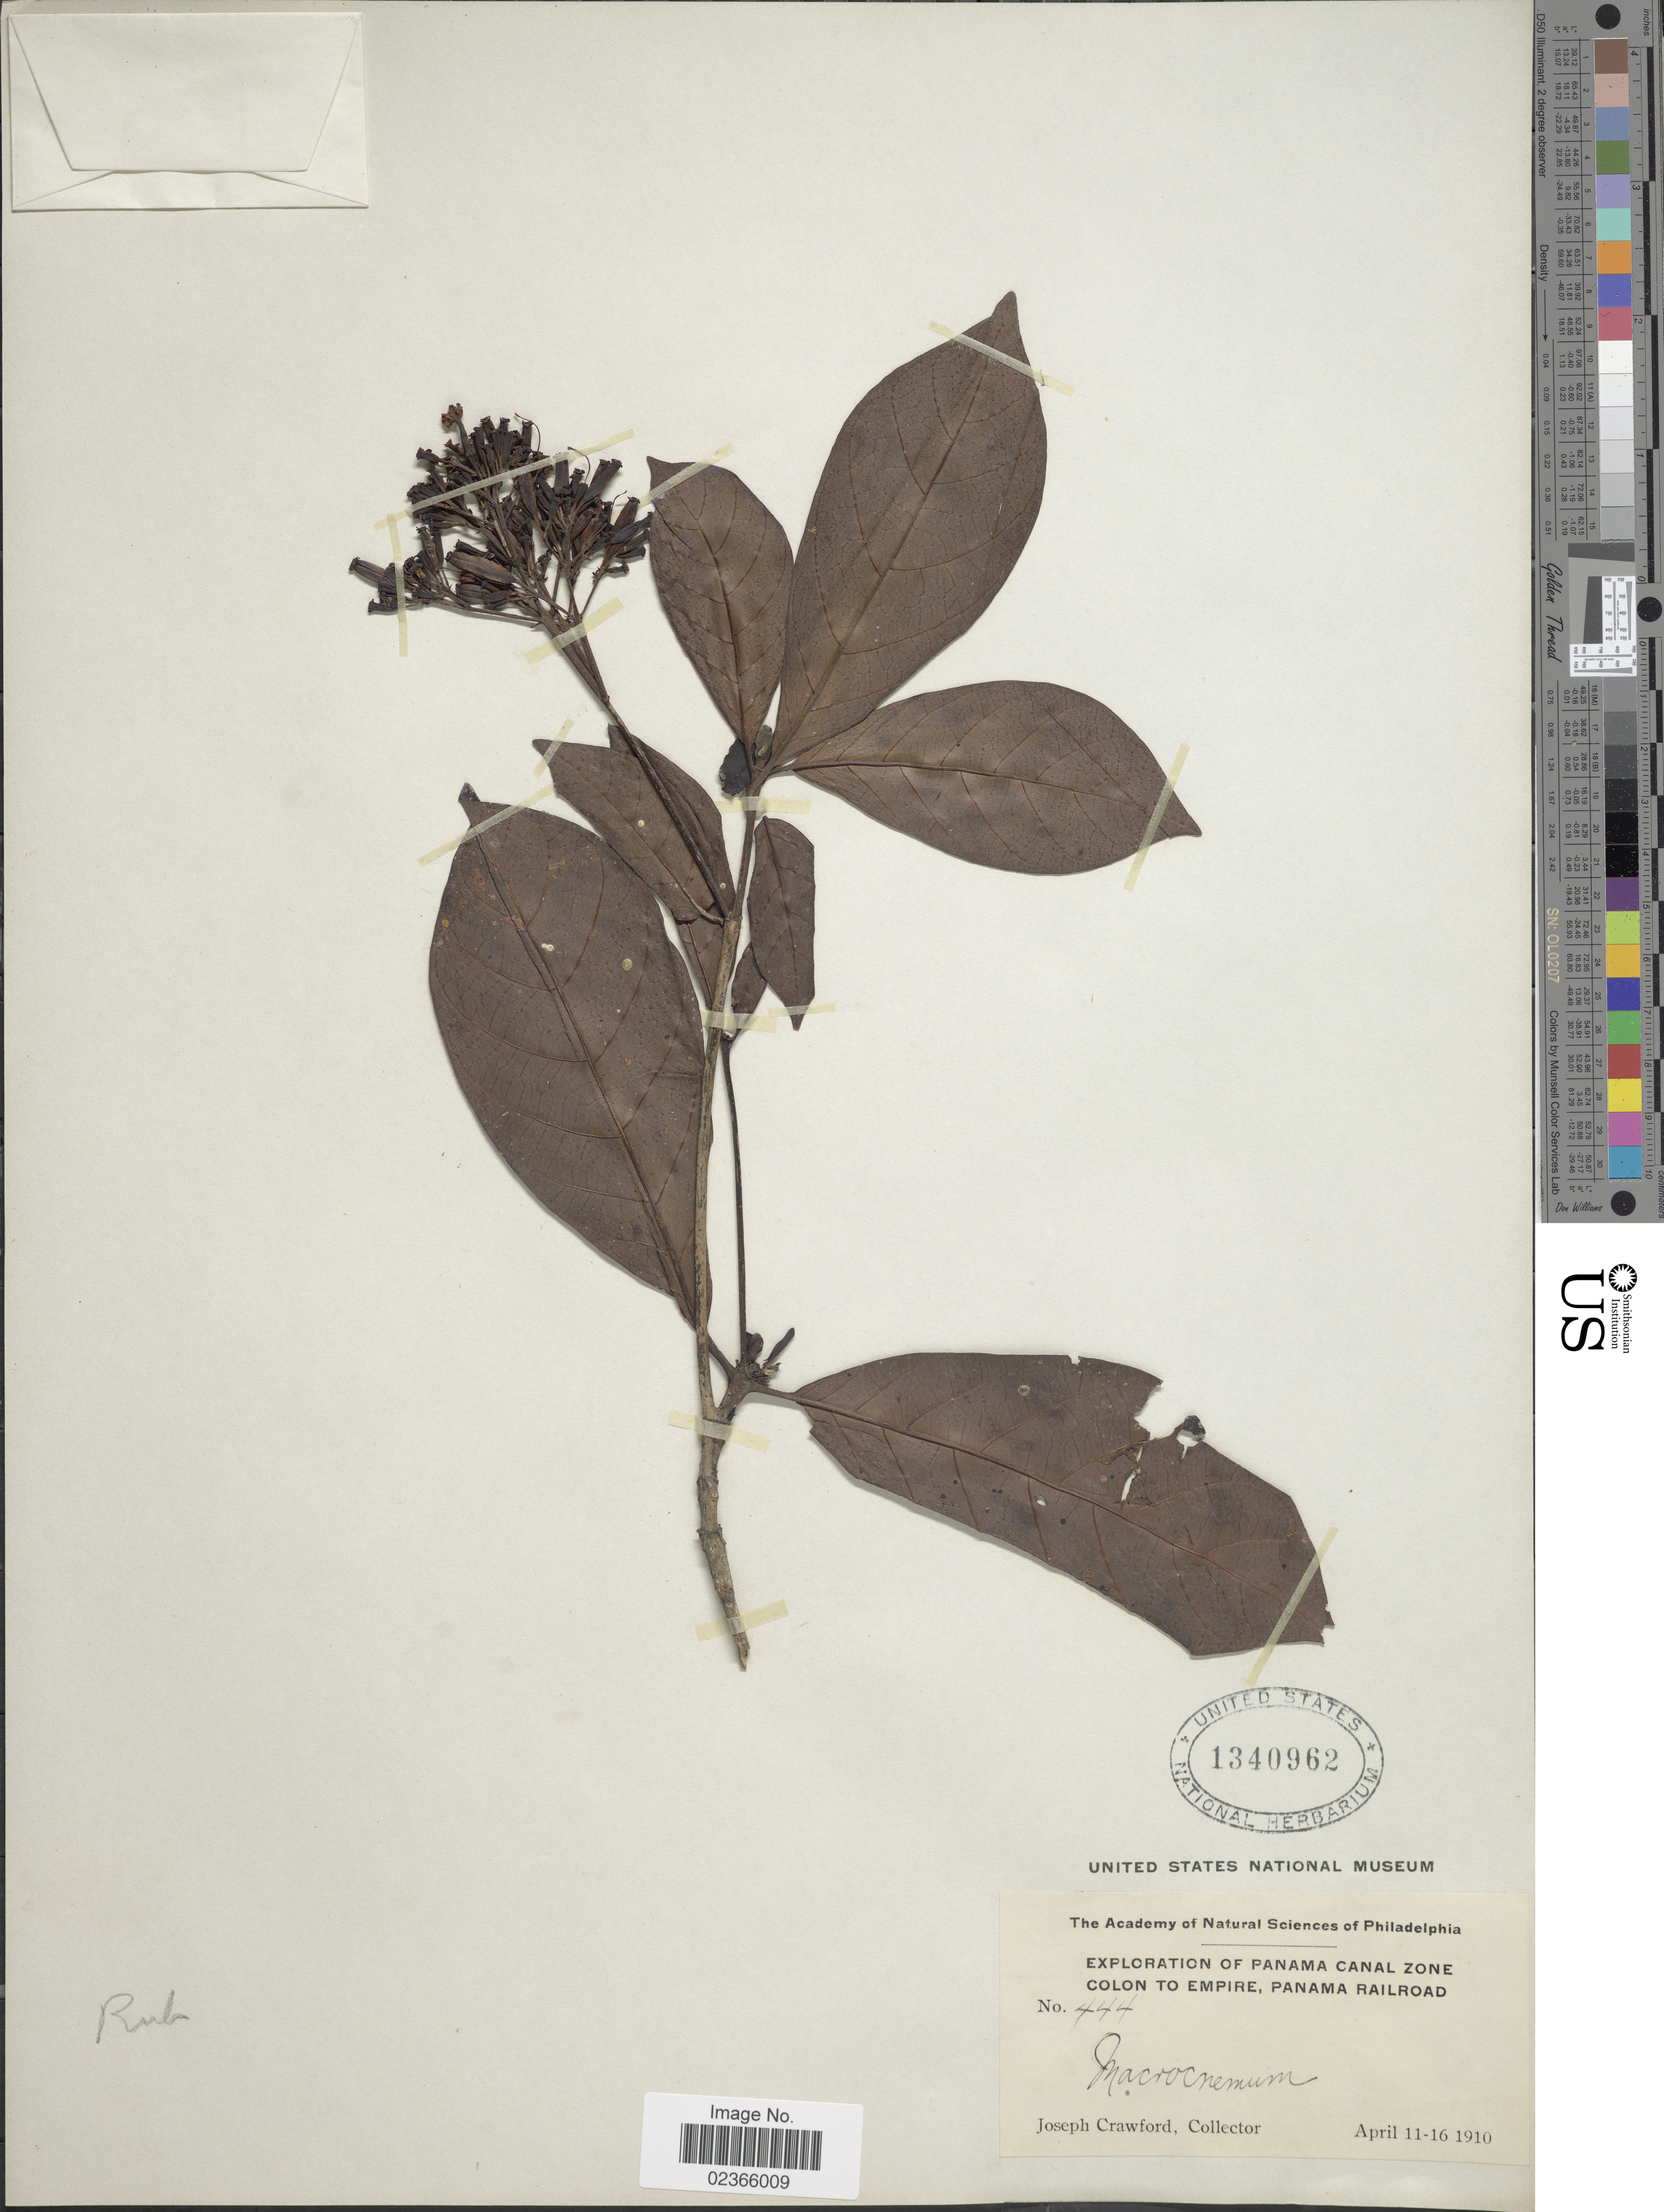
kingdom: Plantae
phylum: Tracheophyta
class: Magnoliopsida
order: Gentianales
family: Rubiaceae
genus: Macrocnemum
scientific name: Macrocnemum glabrescens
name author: (Benth.) Wedd.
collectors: J. Crawford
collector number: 444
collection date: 1910-04-11/1910-04-16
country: Panama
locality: Panama Canal Zone. Colon to Empire, Panama Railroad.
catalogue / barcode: US 1340962